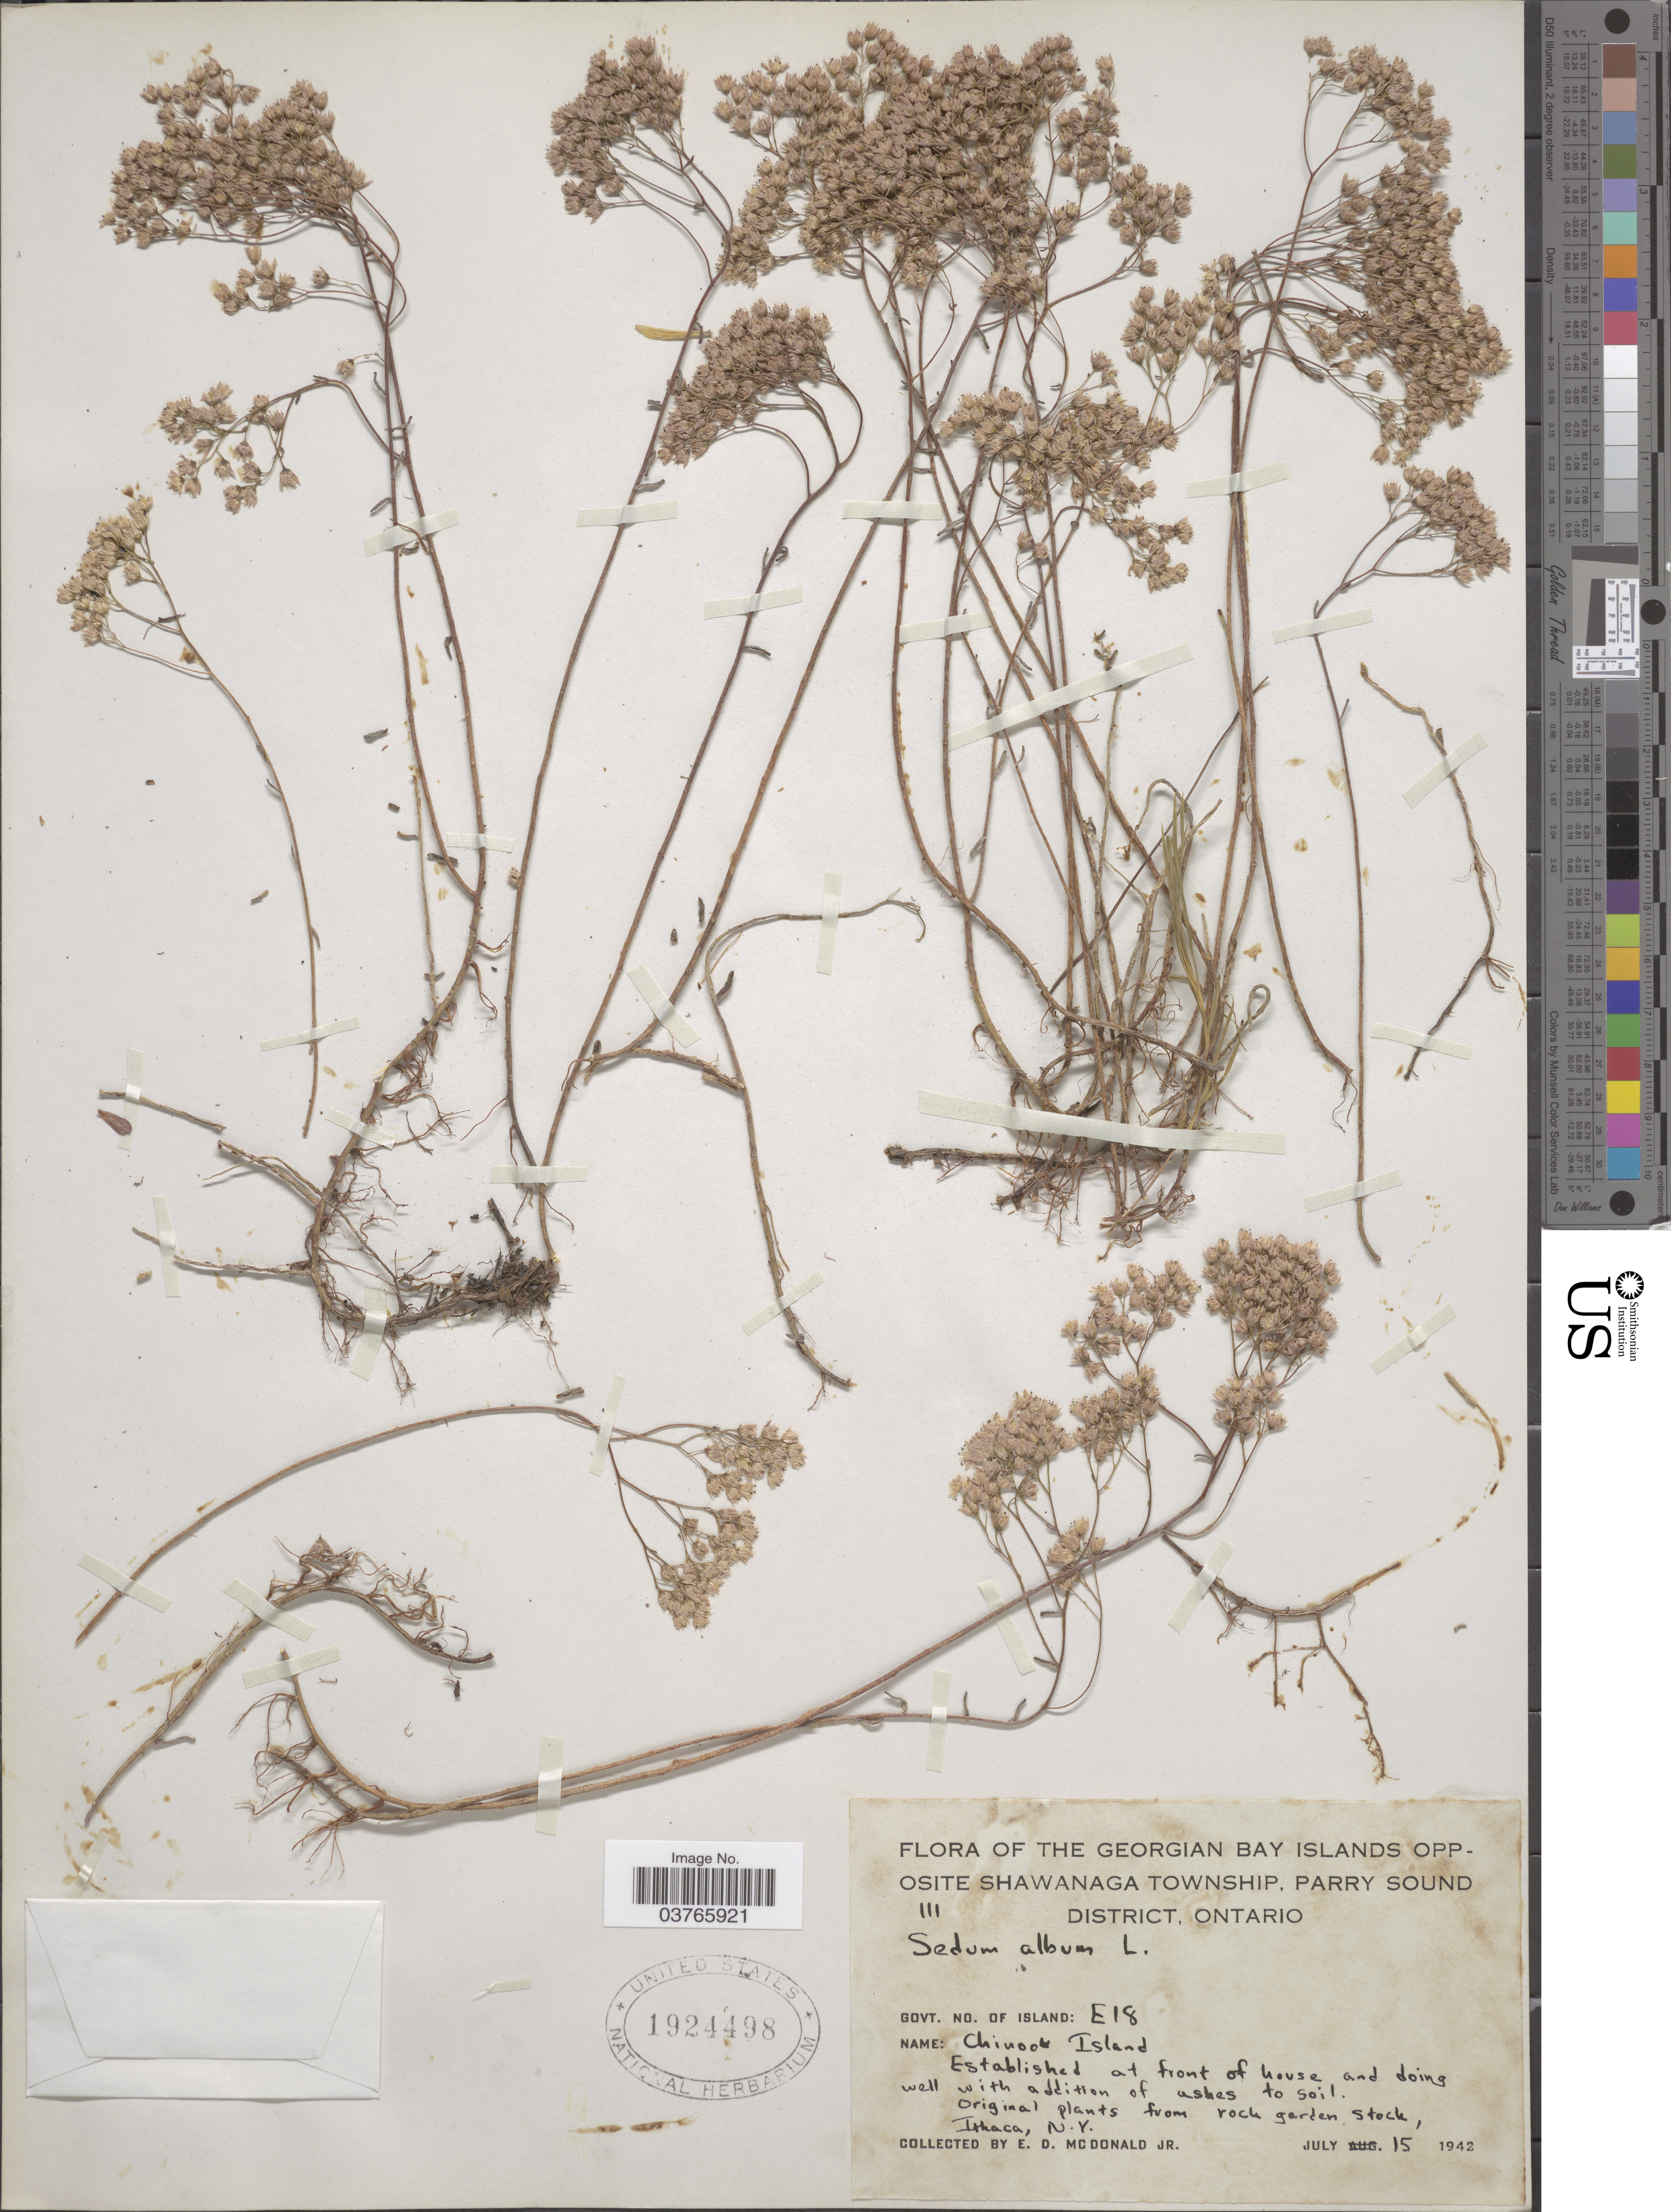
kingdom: Plantae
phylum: Tracheophyta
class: Magnoliopsida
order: Saxifragales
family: Crassulaceae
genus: Sedum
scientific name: Sedum album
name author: L.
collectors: E. D. McDonald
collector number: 111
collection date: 1942-07-15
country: Canada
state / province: Ontario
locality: The Georgian Bay Islands opposite Shawanaga Township, Parry Sound District. Govt. No. of Island: E18. Name: Chinook Island.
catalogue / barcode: US 1924498